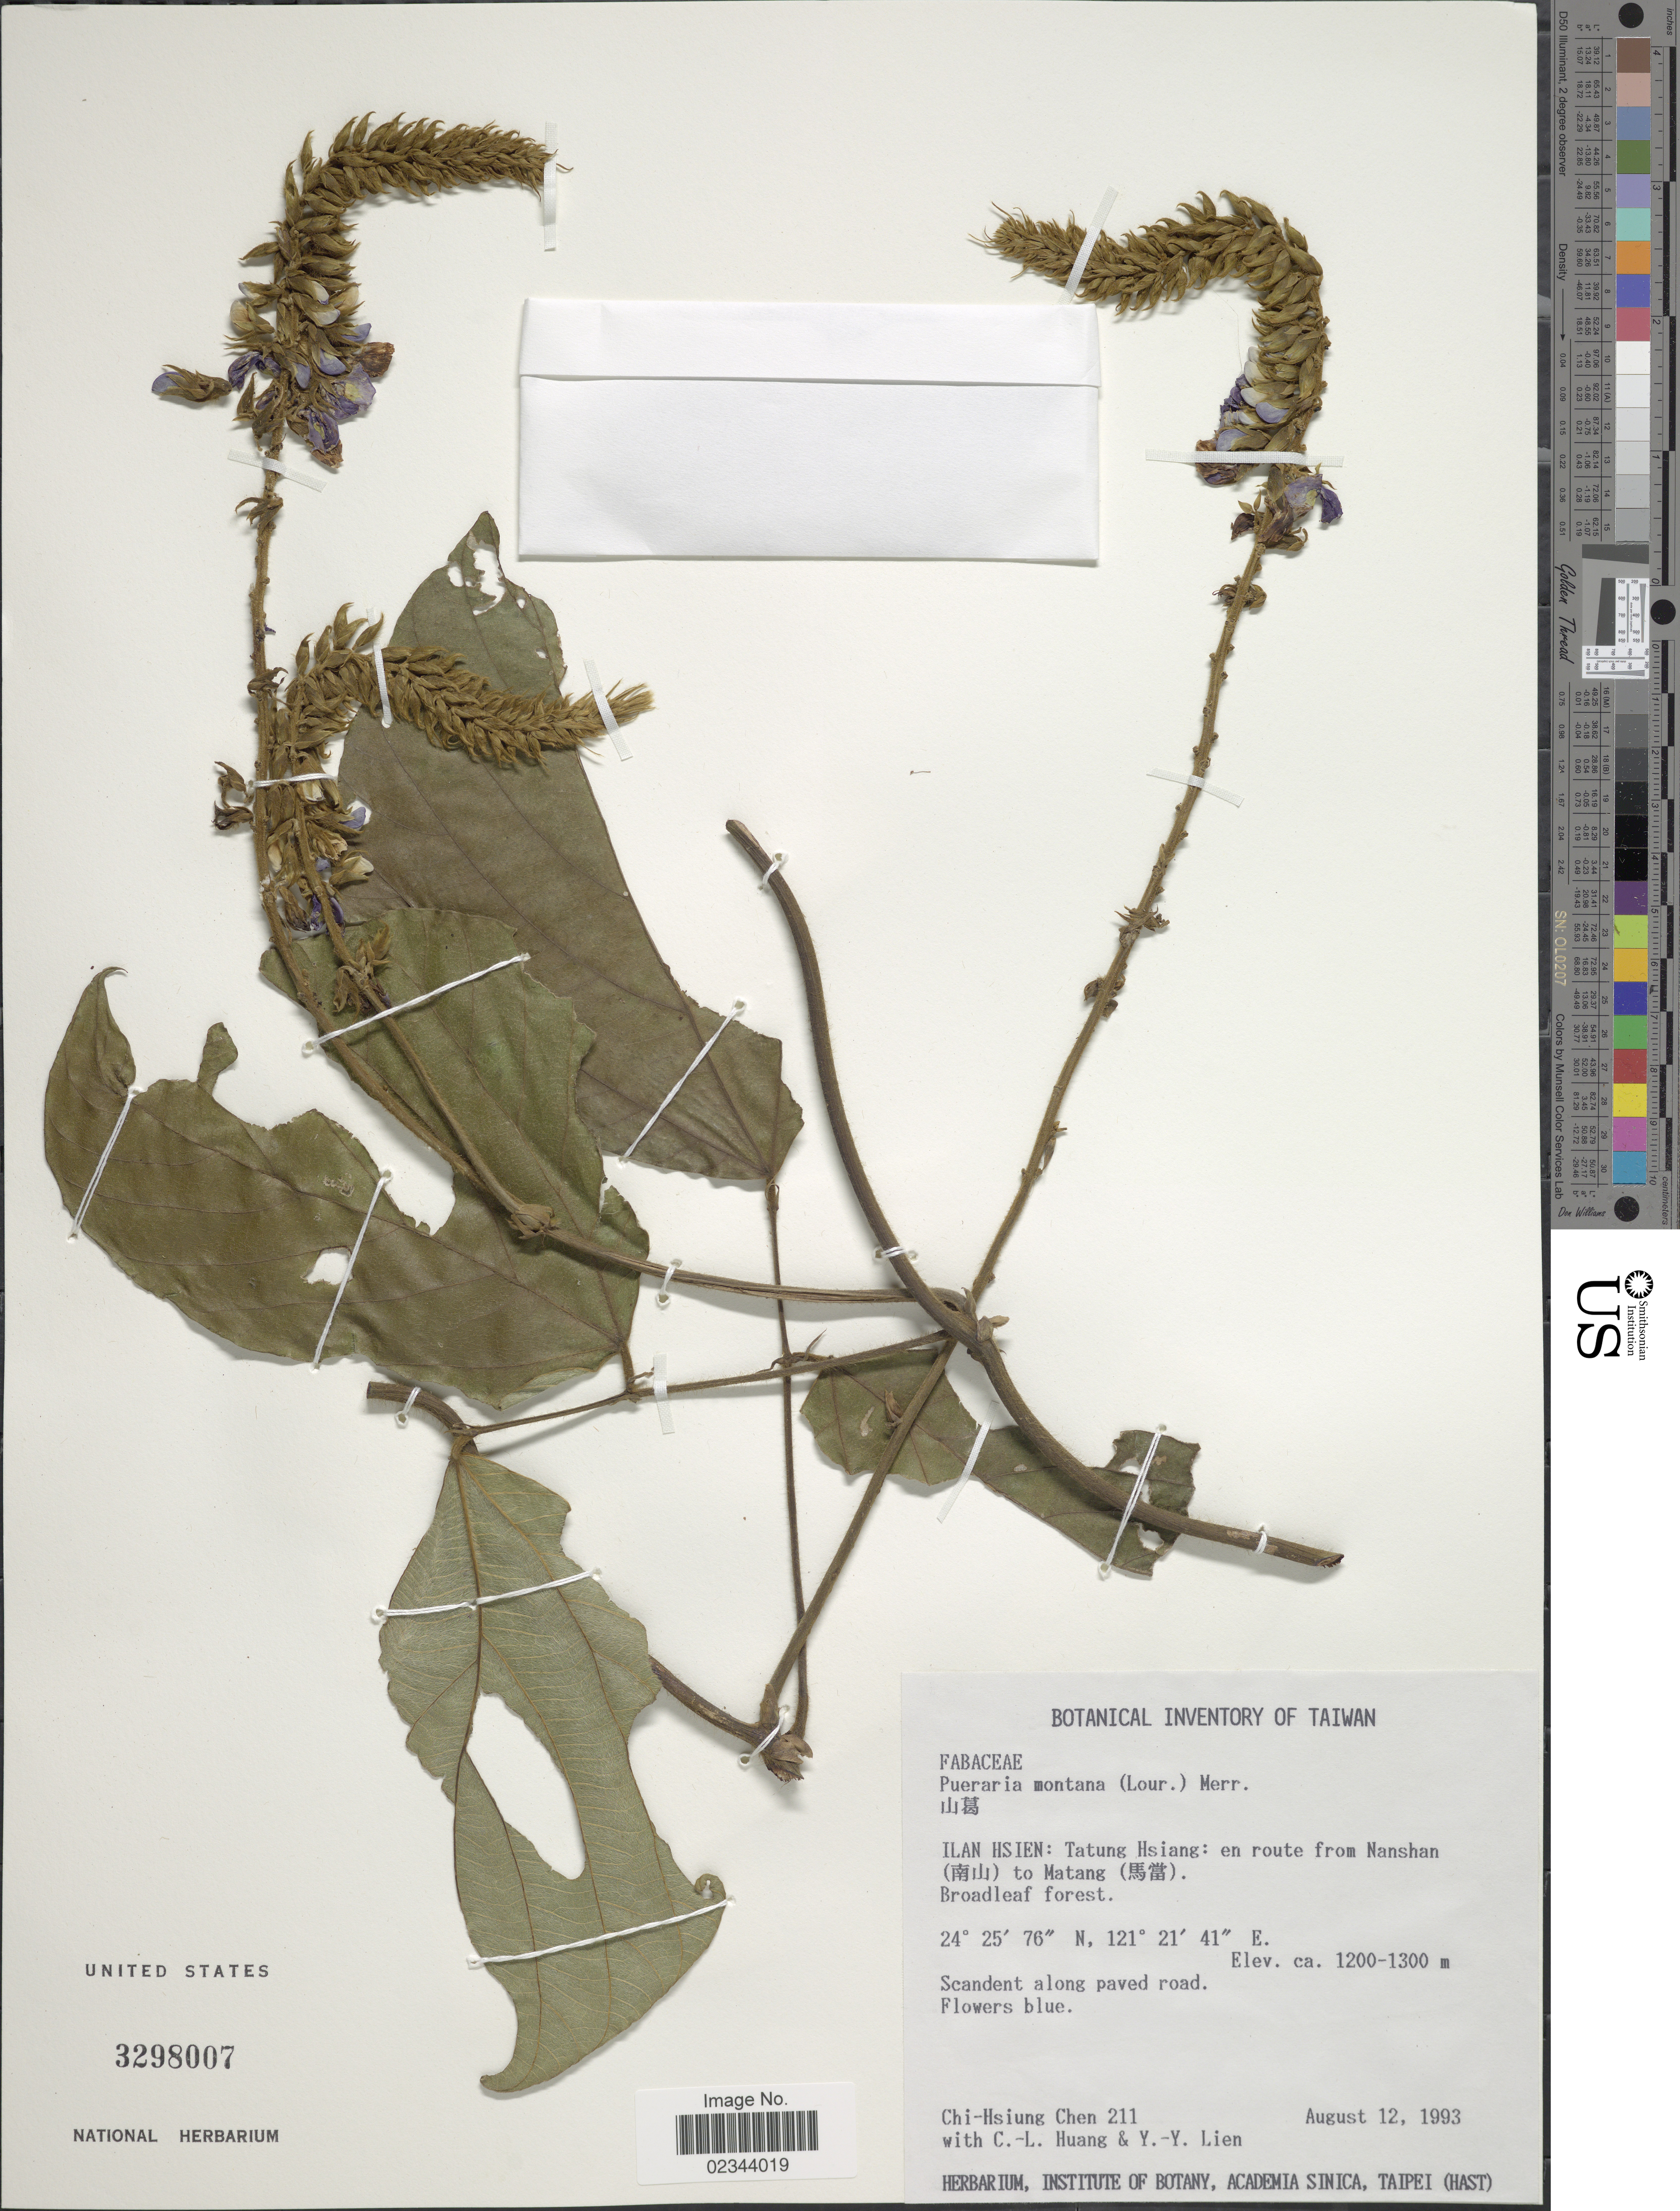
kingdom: Plantae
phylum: Tracheophyta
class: Magnoliopsida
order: Fabales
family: Fabaceae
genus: Pueraria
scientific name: Pueraria montana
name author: (Lour.) Merr.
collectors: C.-H. Chen, C.-L. Huang & Y. Y. Lien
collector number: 211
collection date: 1993-08-12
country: Taiwan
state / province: Ilan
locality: Ilan Hsien: Tatumh Hsiang; en route from Nanshan to Matang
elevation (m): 1200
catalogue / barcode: US 3298007